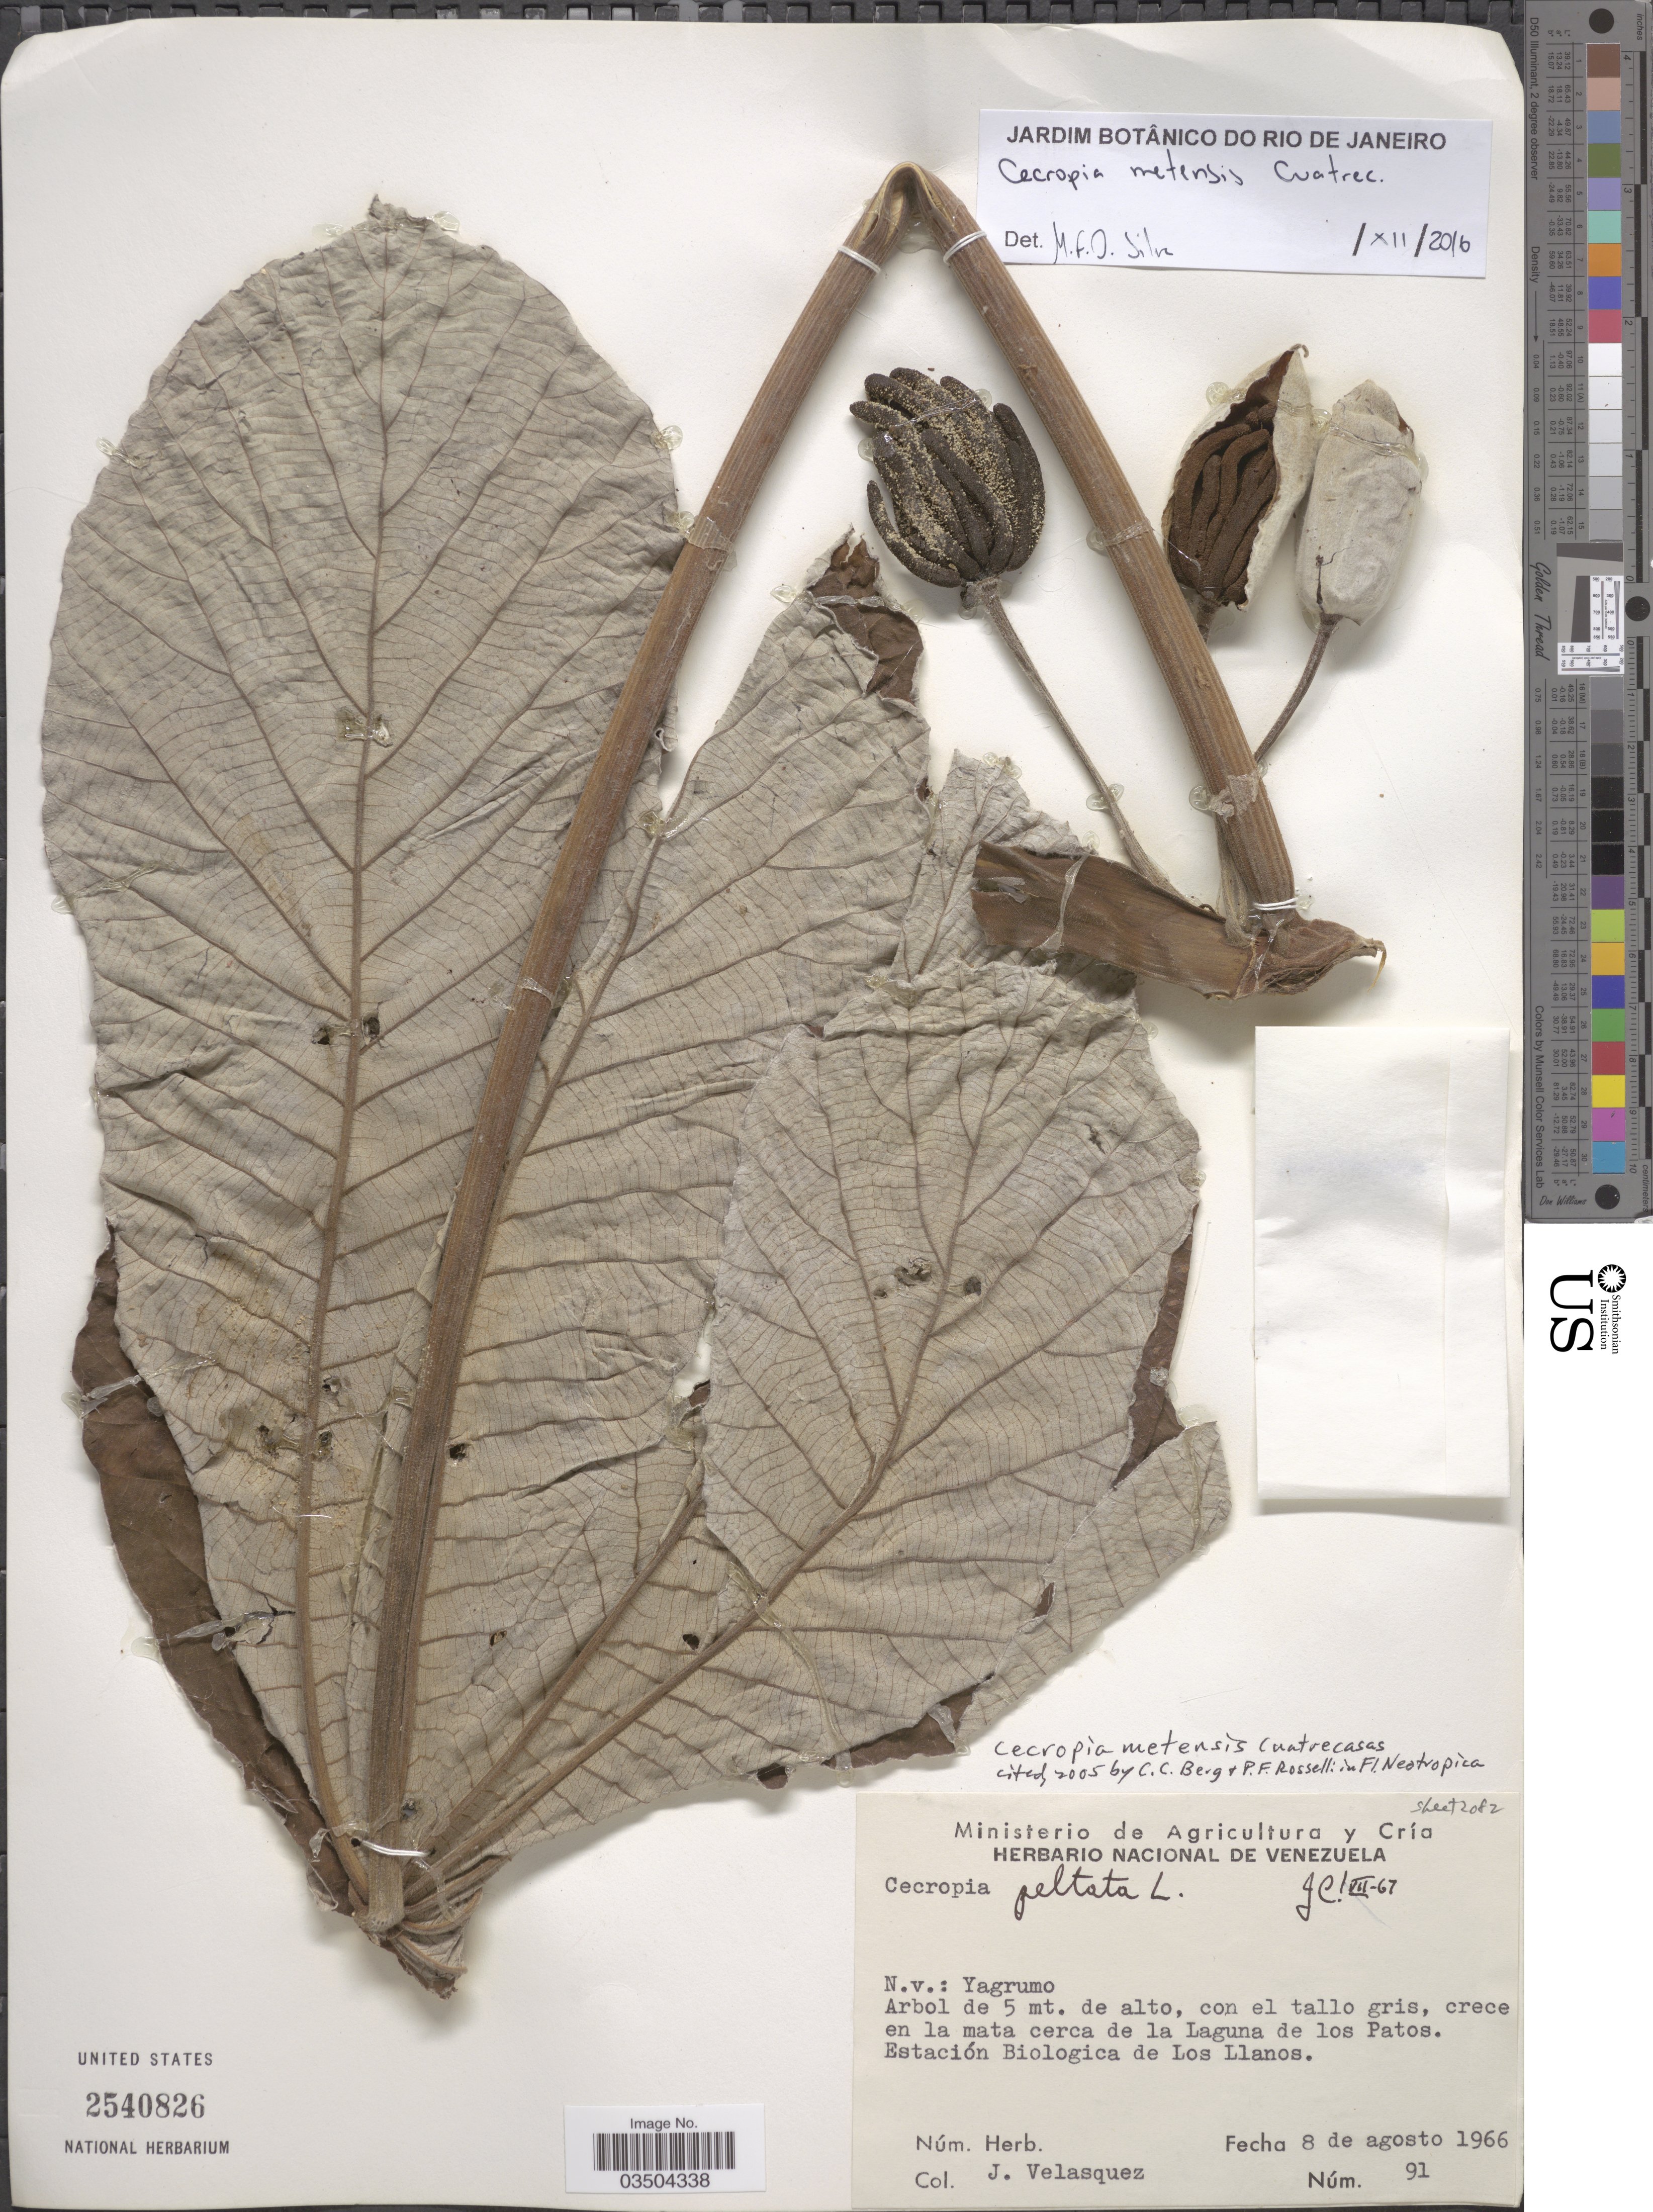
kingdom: Plantae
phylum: Tracheophyta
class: Magnoliopsida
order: Rosales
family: Urticaceae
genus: Cecropia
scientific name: Cecropia metensis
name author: Cuatrec.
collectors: J. Velasquez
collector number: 91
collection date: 1966-08-08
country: Venezuela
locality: Crece en la mata cerca de la Laguna de los Patos. Estación Biologica de Los Llanos.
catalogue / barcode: US 2540826